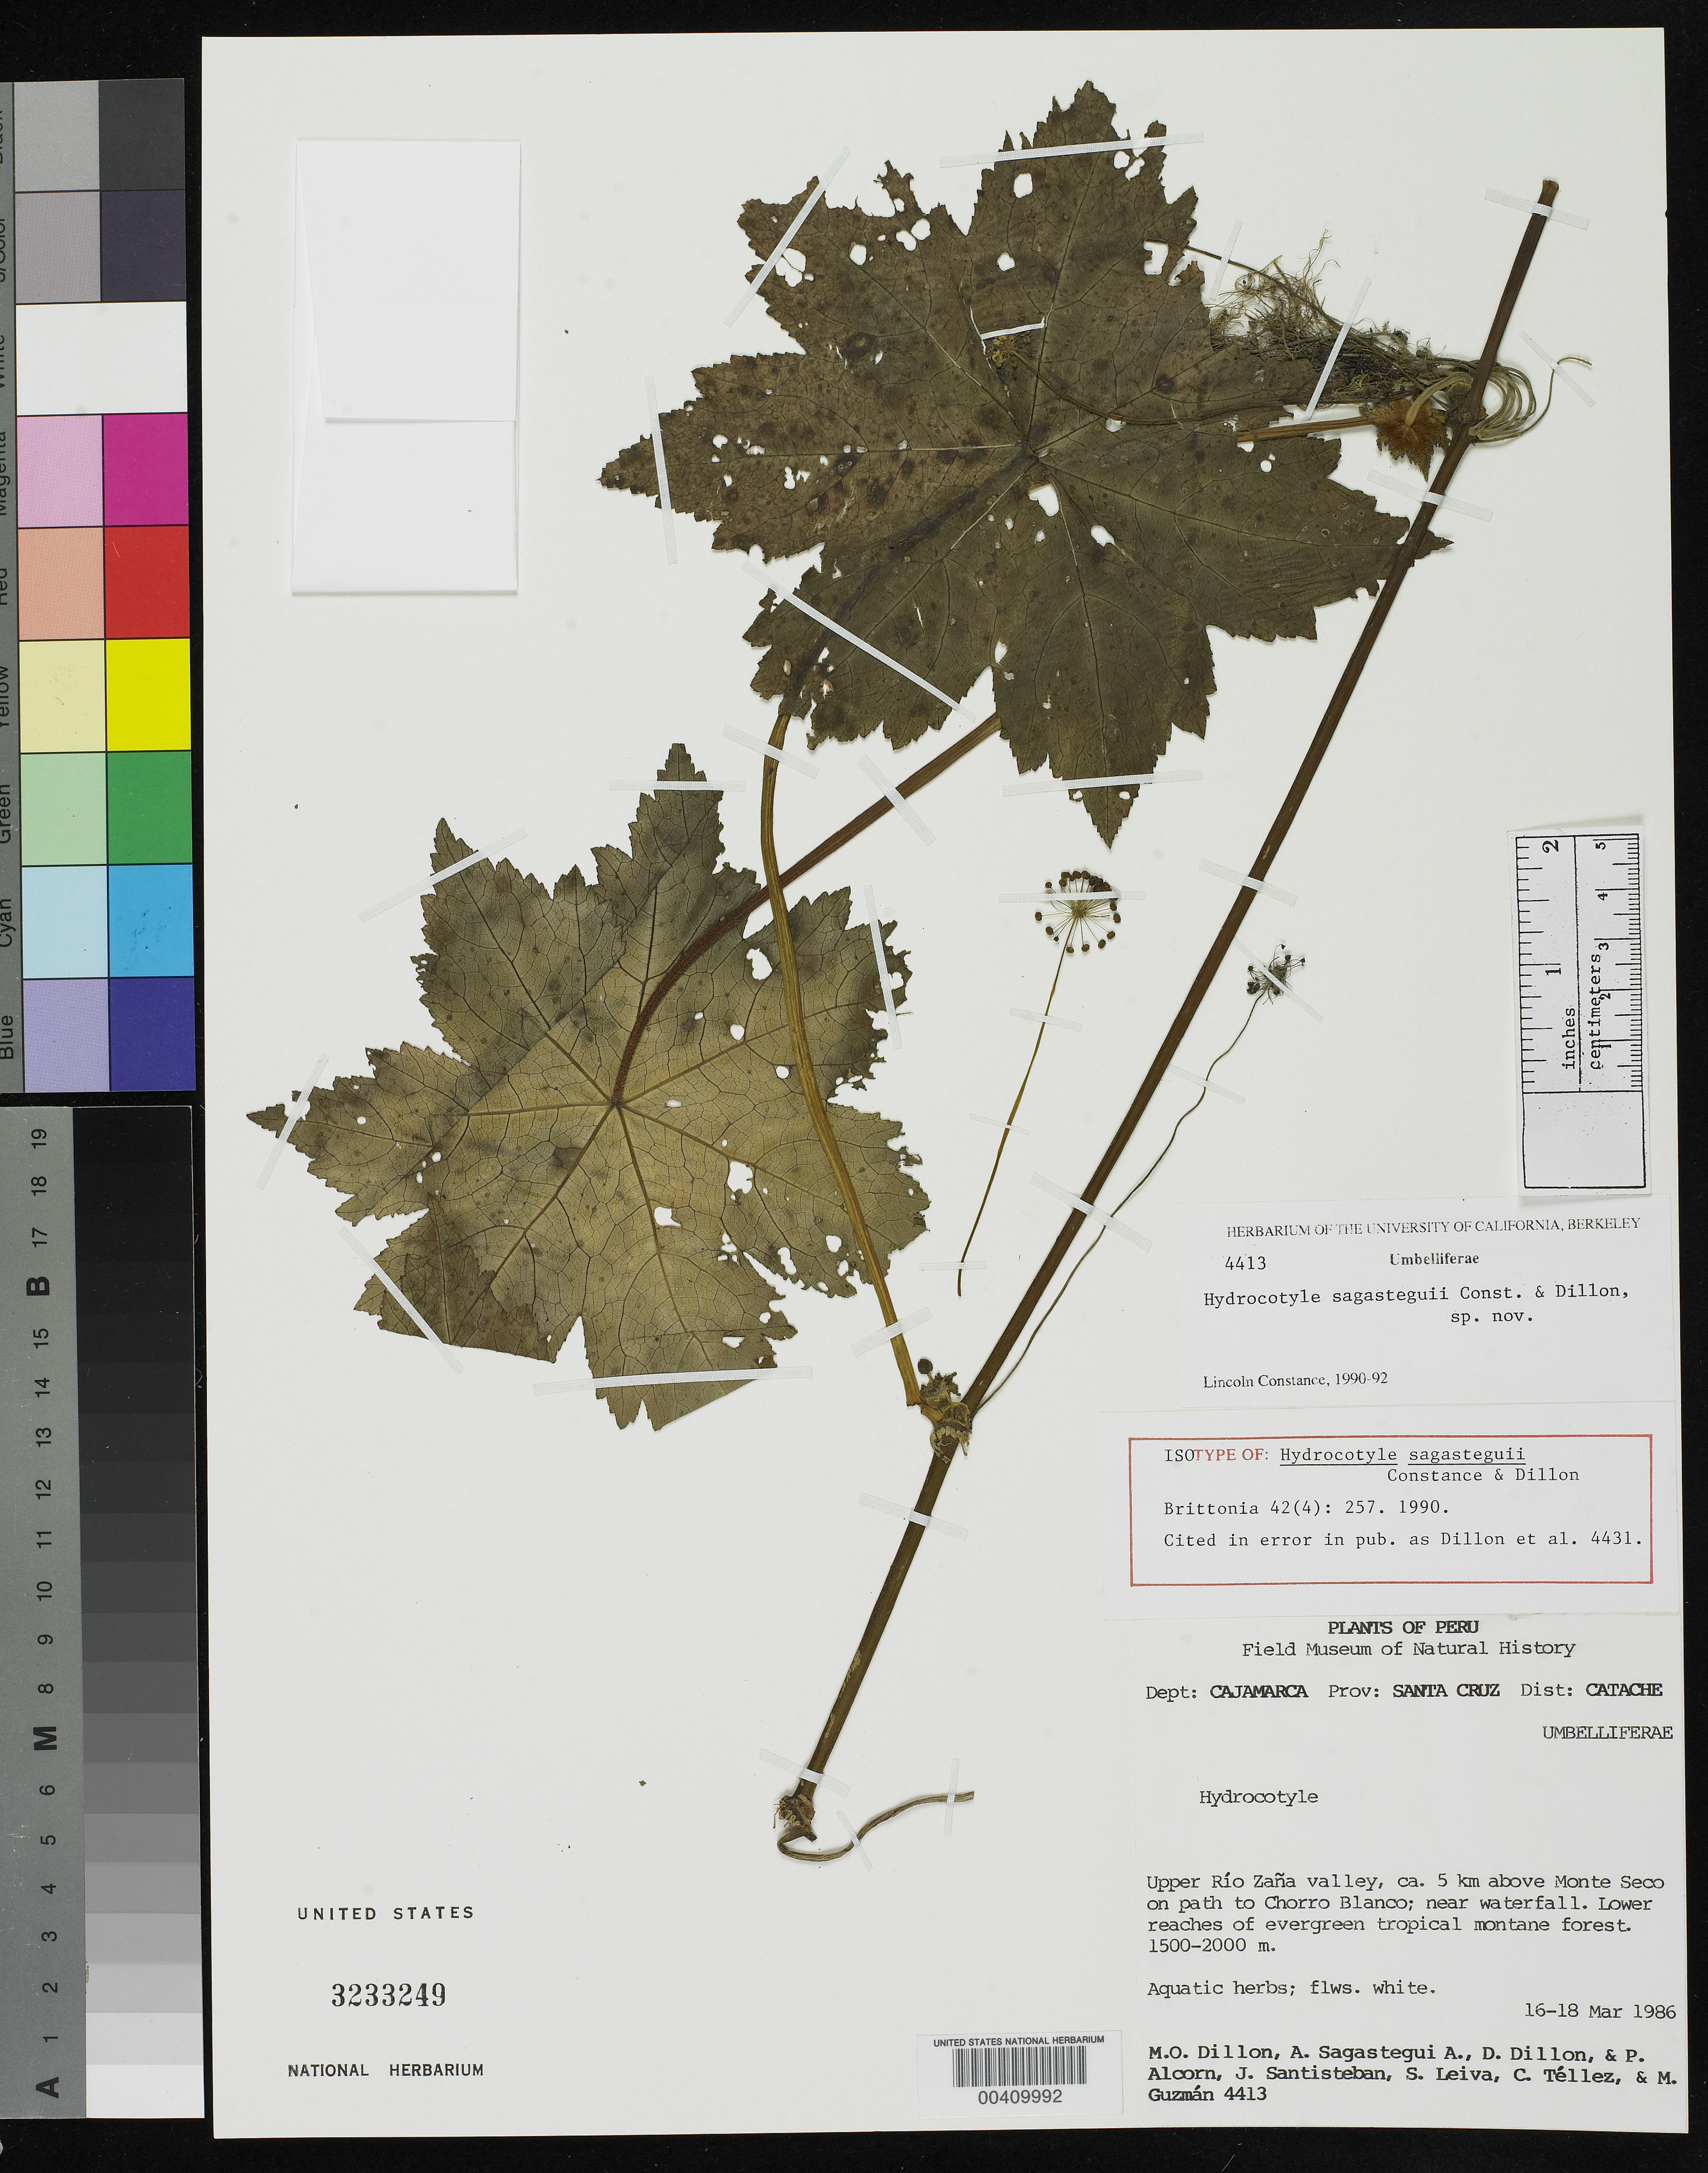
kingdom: Plantae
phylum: Tracheophyta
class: Magnoliopsida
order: Apiales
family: Araliaceae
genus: Hydrocotyle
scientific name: Hydrocotyle sagasteguii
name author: Constance & M.O. Dillon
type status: Isotype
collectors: M. O. Dillon, A. Sagástegui A., D. Dillon, P. Alcorn & J. Santisteban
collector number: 4413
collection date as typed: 16 Mar 1986 to 18 Mar 1986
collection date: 1986-03-16/1986-03-18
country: Peru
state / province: Cajamarca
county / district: Santa Cruz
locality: Catache District, upper Río Zana Valley, ca. 5 km above Monte Seco on path to Chorro Blanco, near waterfall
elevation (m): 1500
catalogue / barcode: US 3233249